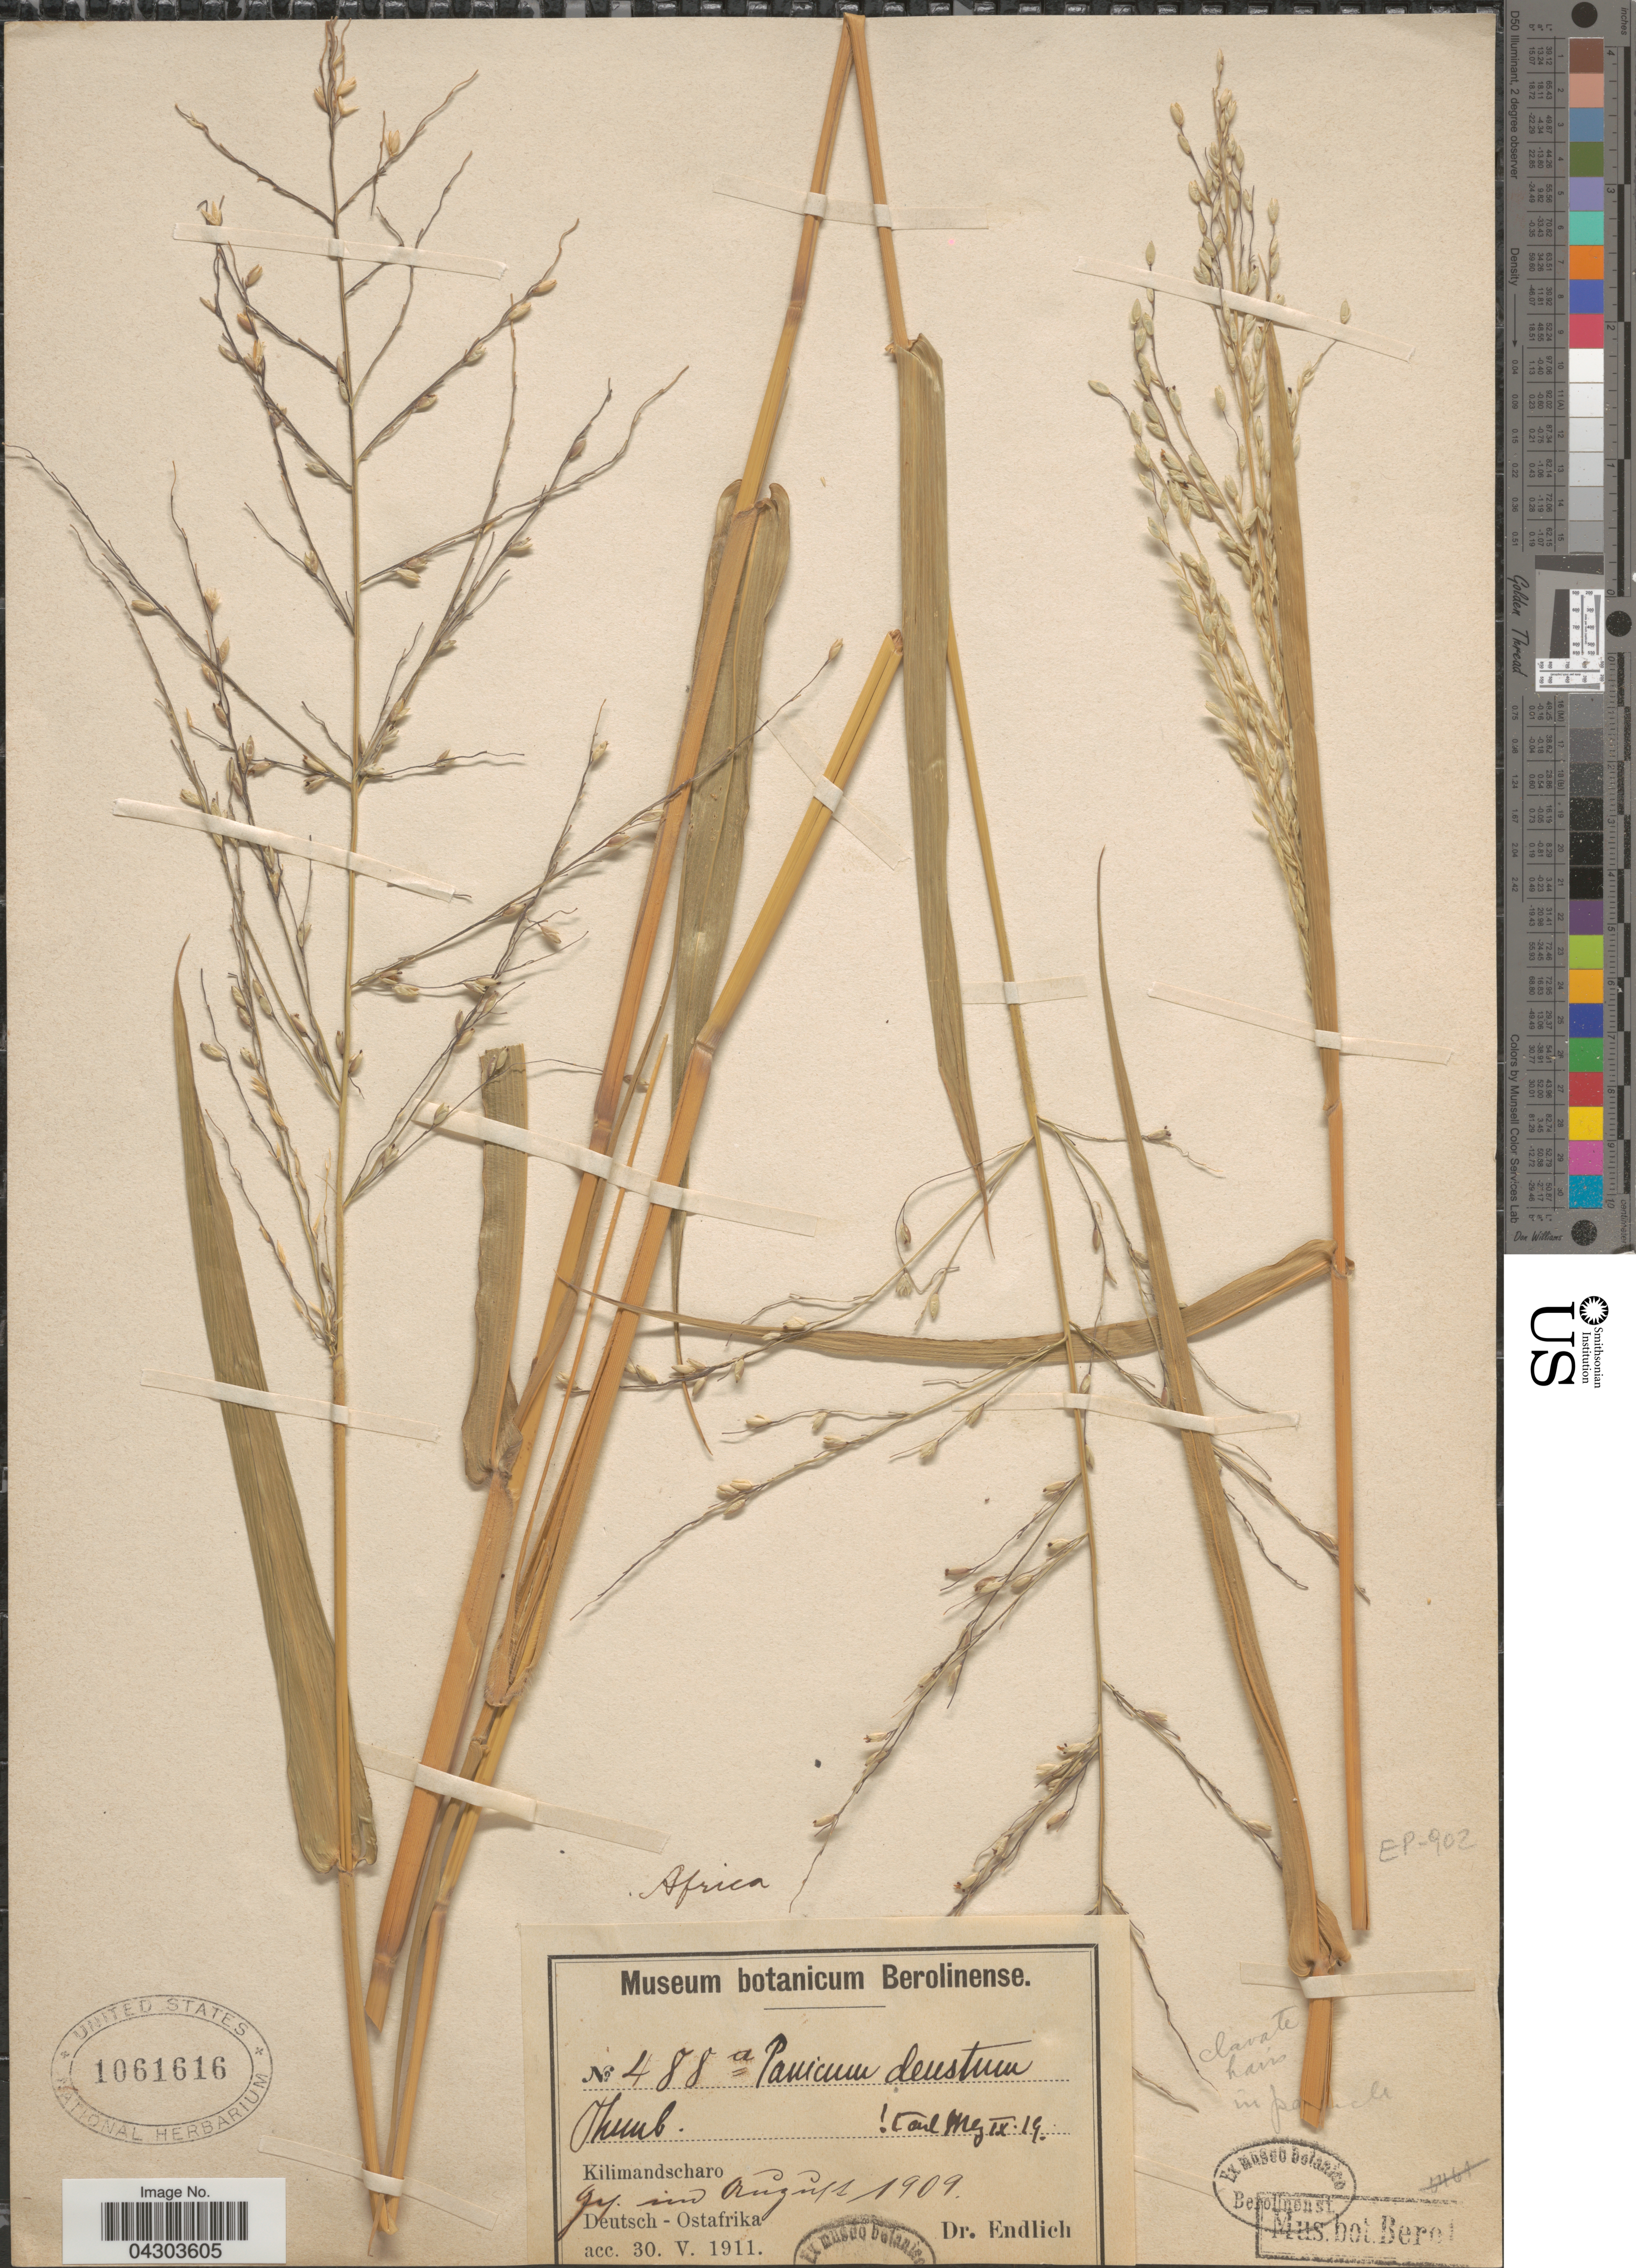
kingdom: Plantae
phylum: Tracheophyta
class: Liliopsida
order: Poales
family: Poaceae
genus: Panicum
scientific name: Panicum deustum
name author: Thunb.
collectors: Endlich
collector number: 488a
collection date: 1909-08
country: Tanzania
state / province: Kilimanjaro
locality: Kilimandscharo. Deutsch-Ostafrika.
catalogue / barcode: US 1061616